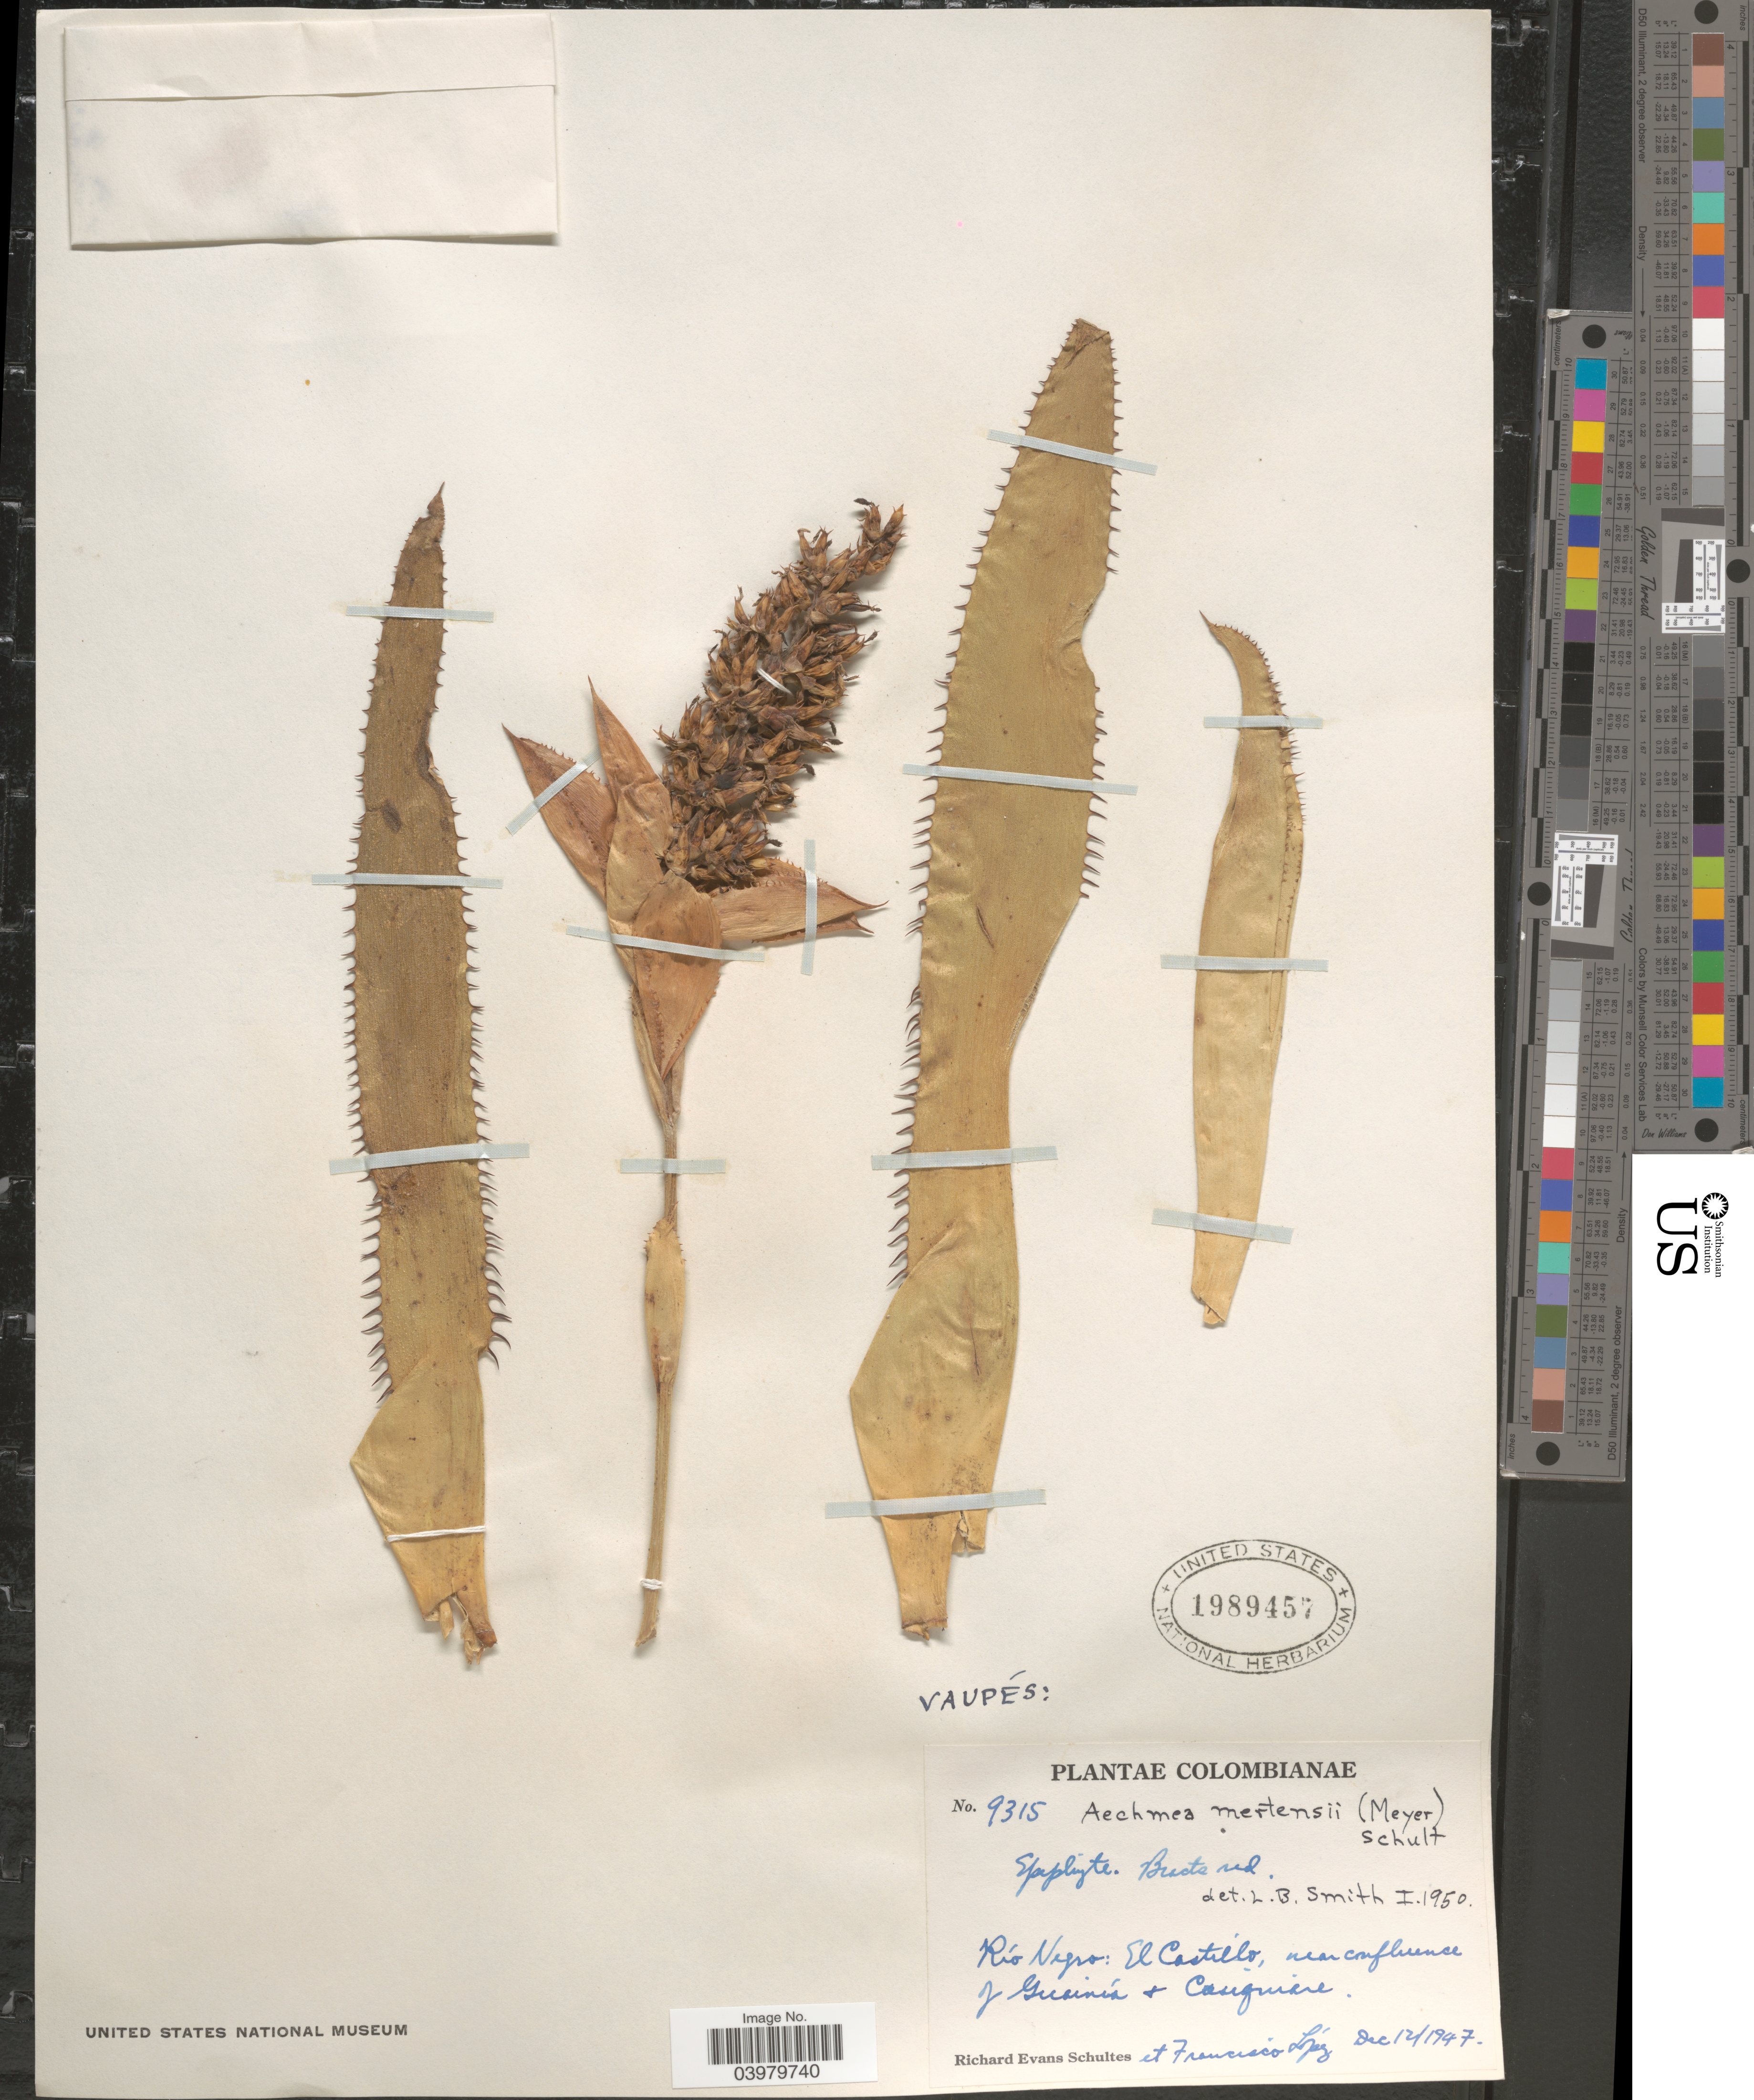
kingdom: Plantae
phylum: Tracheophyta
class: Liliopsida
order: Poales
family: Bromeliaceae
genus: Aechmea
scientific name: Aechmea mertensii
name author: (G. Mey.) Schult. & Schult. f.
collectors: R. E. Schultes & F. Lopéz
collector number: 9315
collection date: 1947-12-12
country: Colombia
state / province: Vaupés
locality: Río Negro: El Castillo, near confluence of Guainía & Casiquiare.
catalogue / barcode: US 1989457